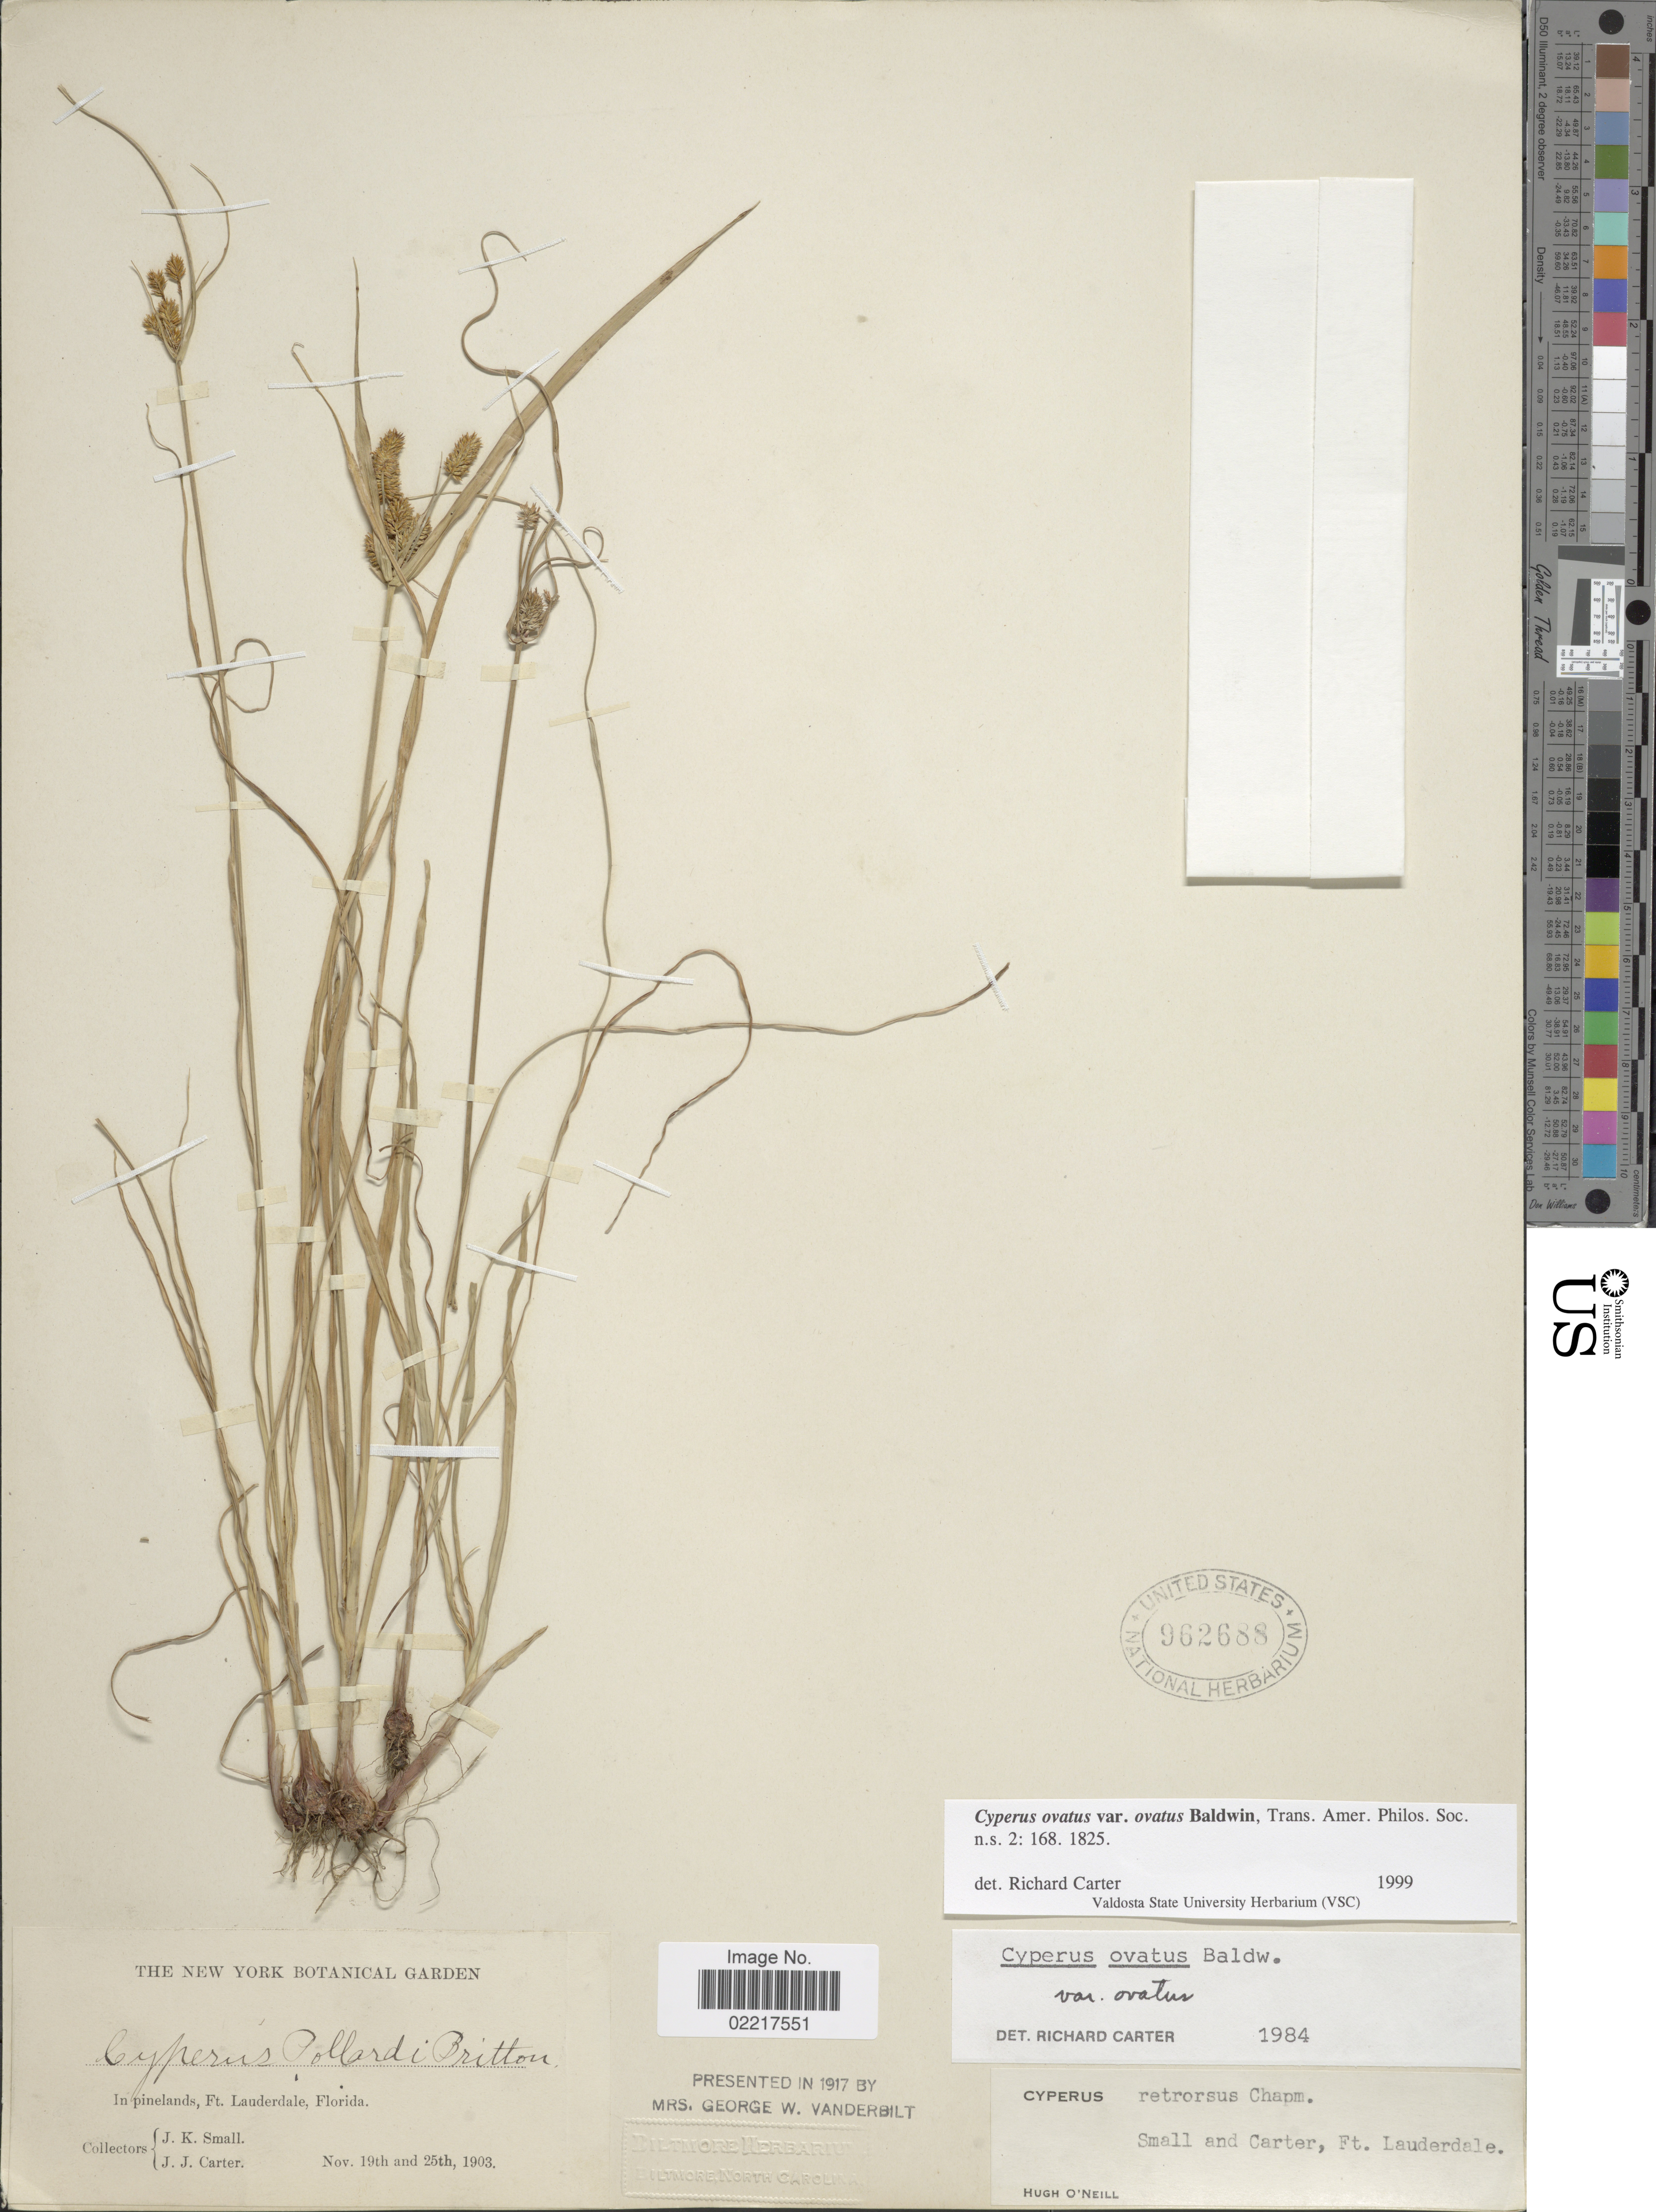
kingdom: Plantae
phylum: Tracheophyta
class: Liliopsida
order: Poales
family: Cyperaceae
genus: Cyperus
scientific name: Cyperus ovatus var. ovatus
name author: Baldwin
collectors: J. K. Small & J. Carter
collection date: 1903-11-19/1903-11-25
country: United States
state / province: Florida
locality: In pinelands, Ft. Lauderdale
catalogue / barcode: US 962688